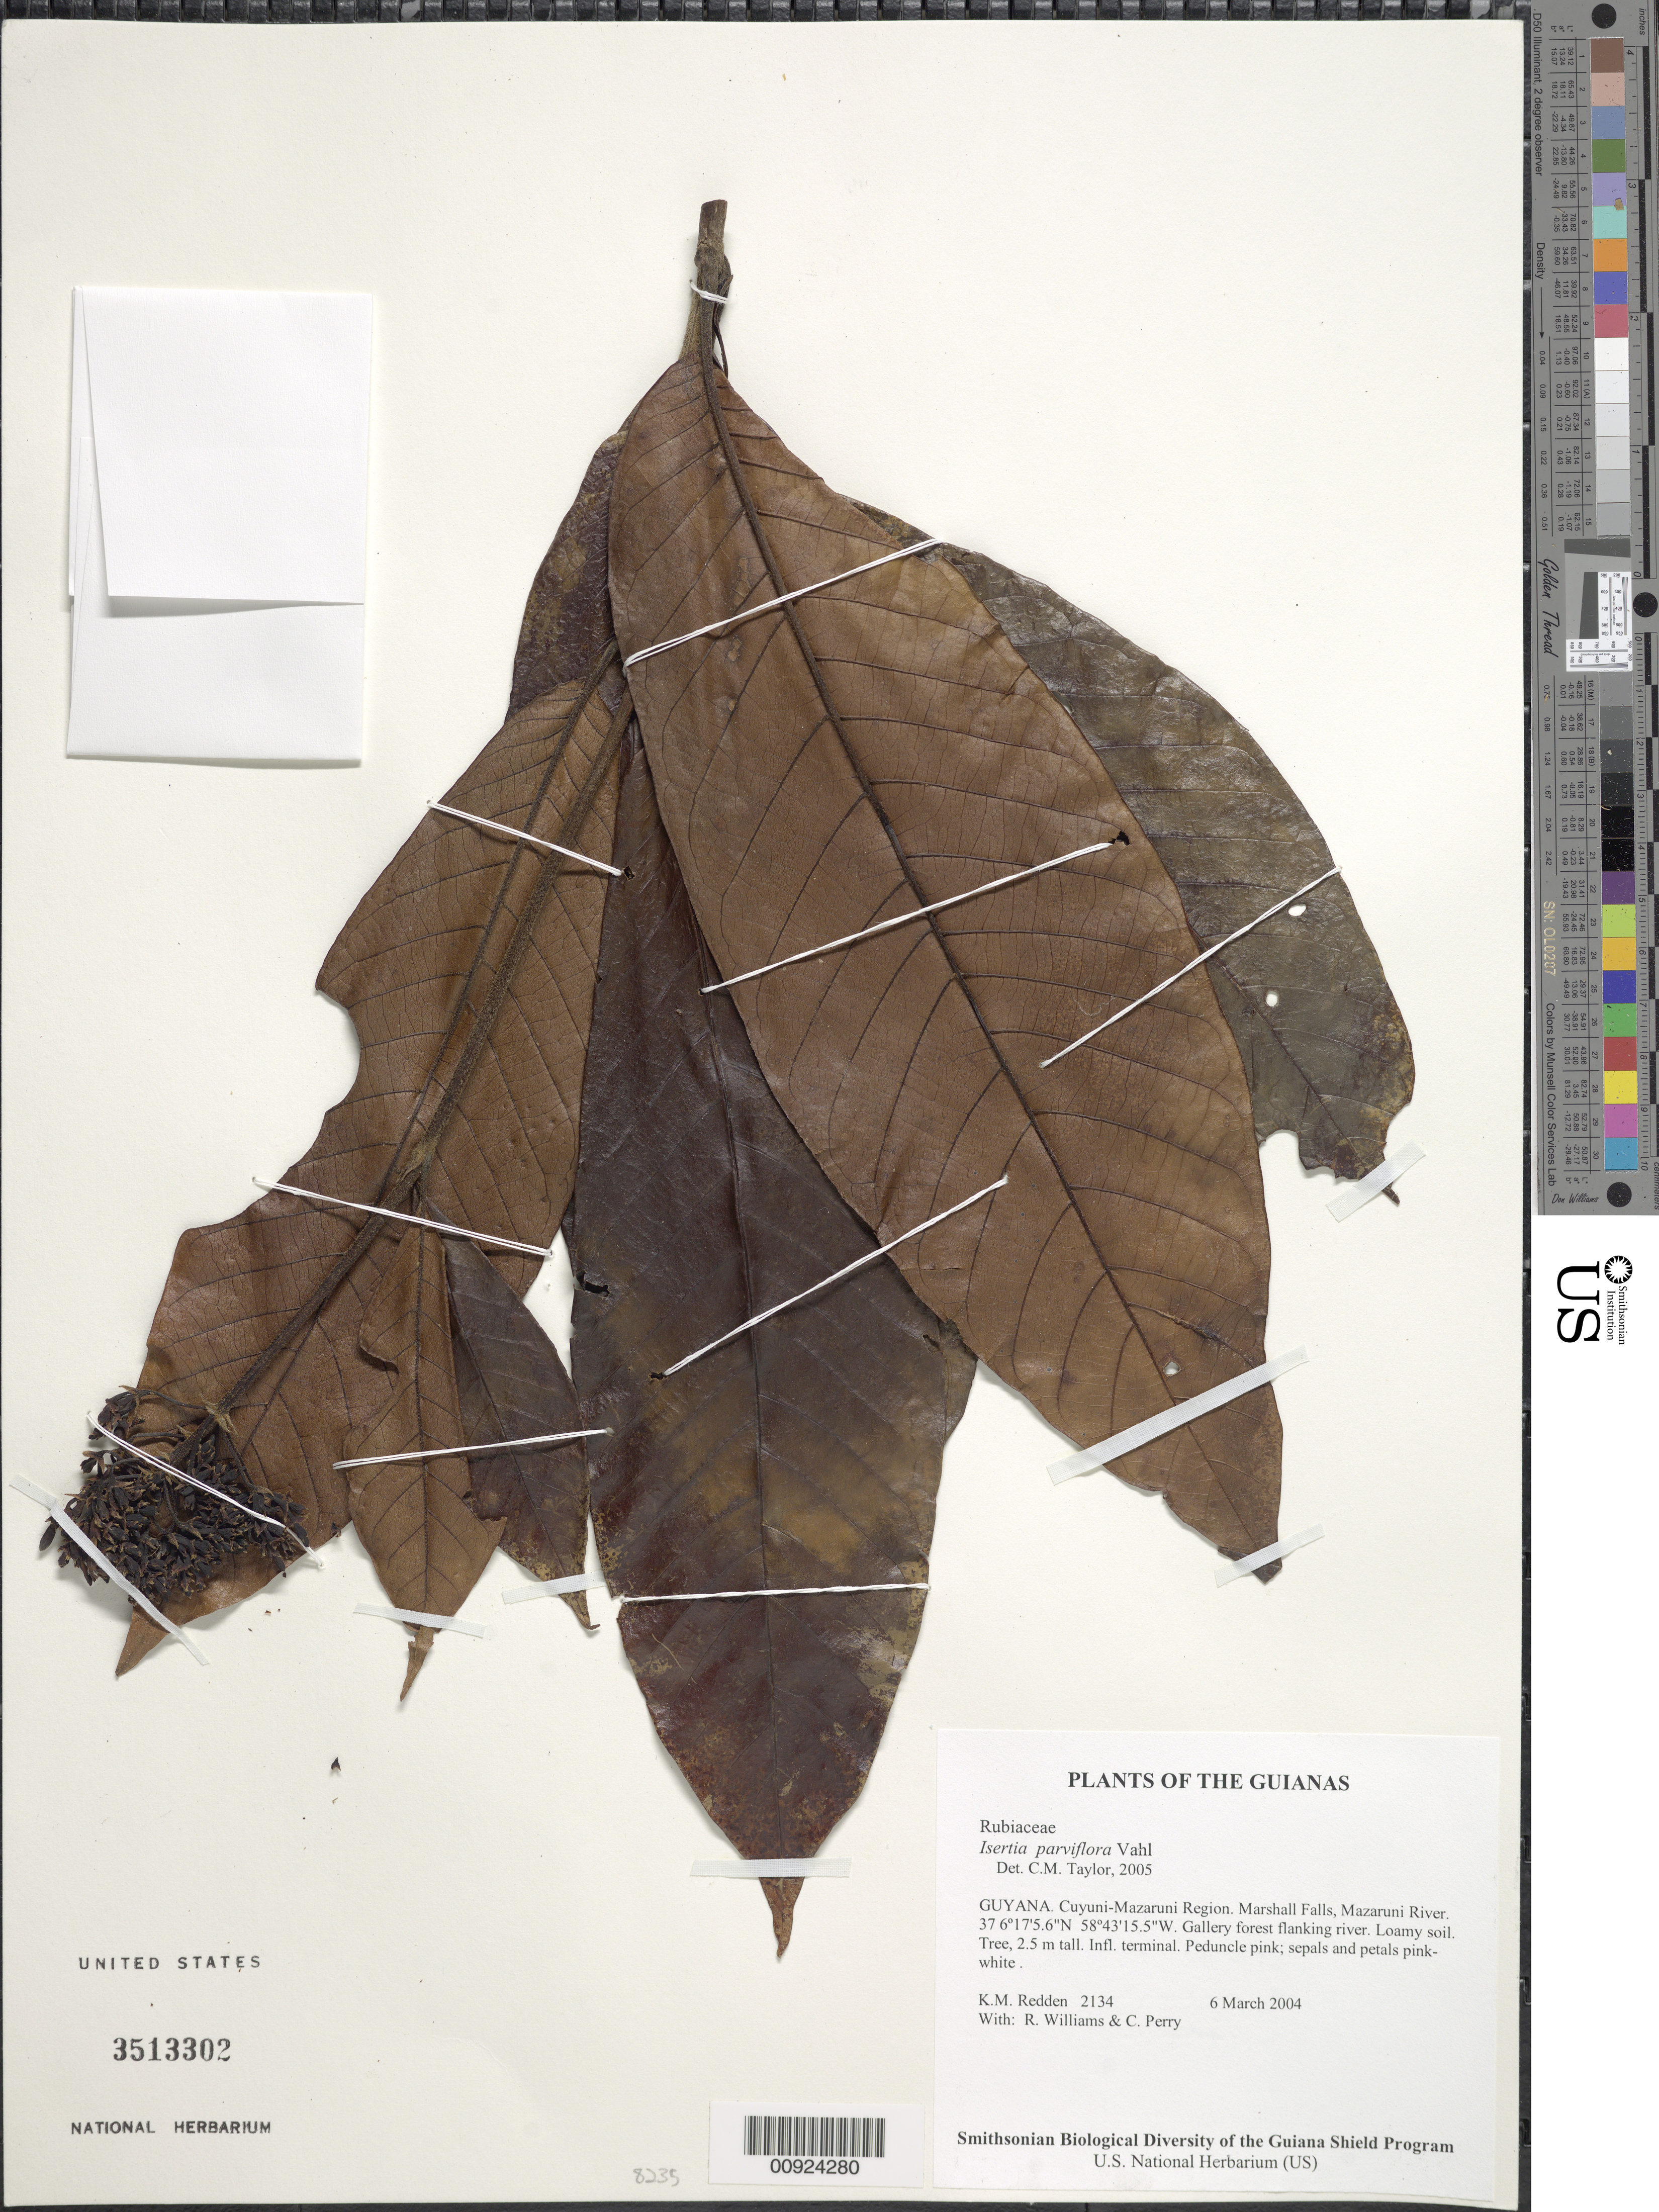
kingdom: Plantae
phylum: Tracheophyta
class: Magnoliopsida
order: Gentianales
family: Rubiaceae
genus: Isertia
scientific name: Isertia parviflora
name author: Vahl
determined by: Taylor, Charlotte M.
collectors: K. M. Redden, R. Williams & C. Perry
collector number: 2134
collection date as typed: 6 March 2004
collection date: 2004-03-06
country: Guyana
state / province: Cuyuni-Mazaruni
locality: Marshall Falls, Mazaruni River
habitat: Gallery forest flanking river. Loamy soil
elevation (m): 37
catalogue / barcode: US 3513302